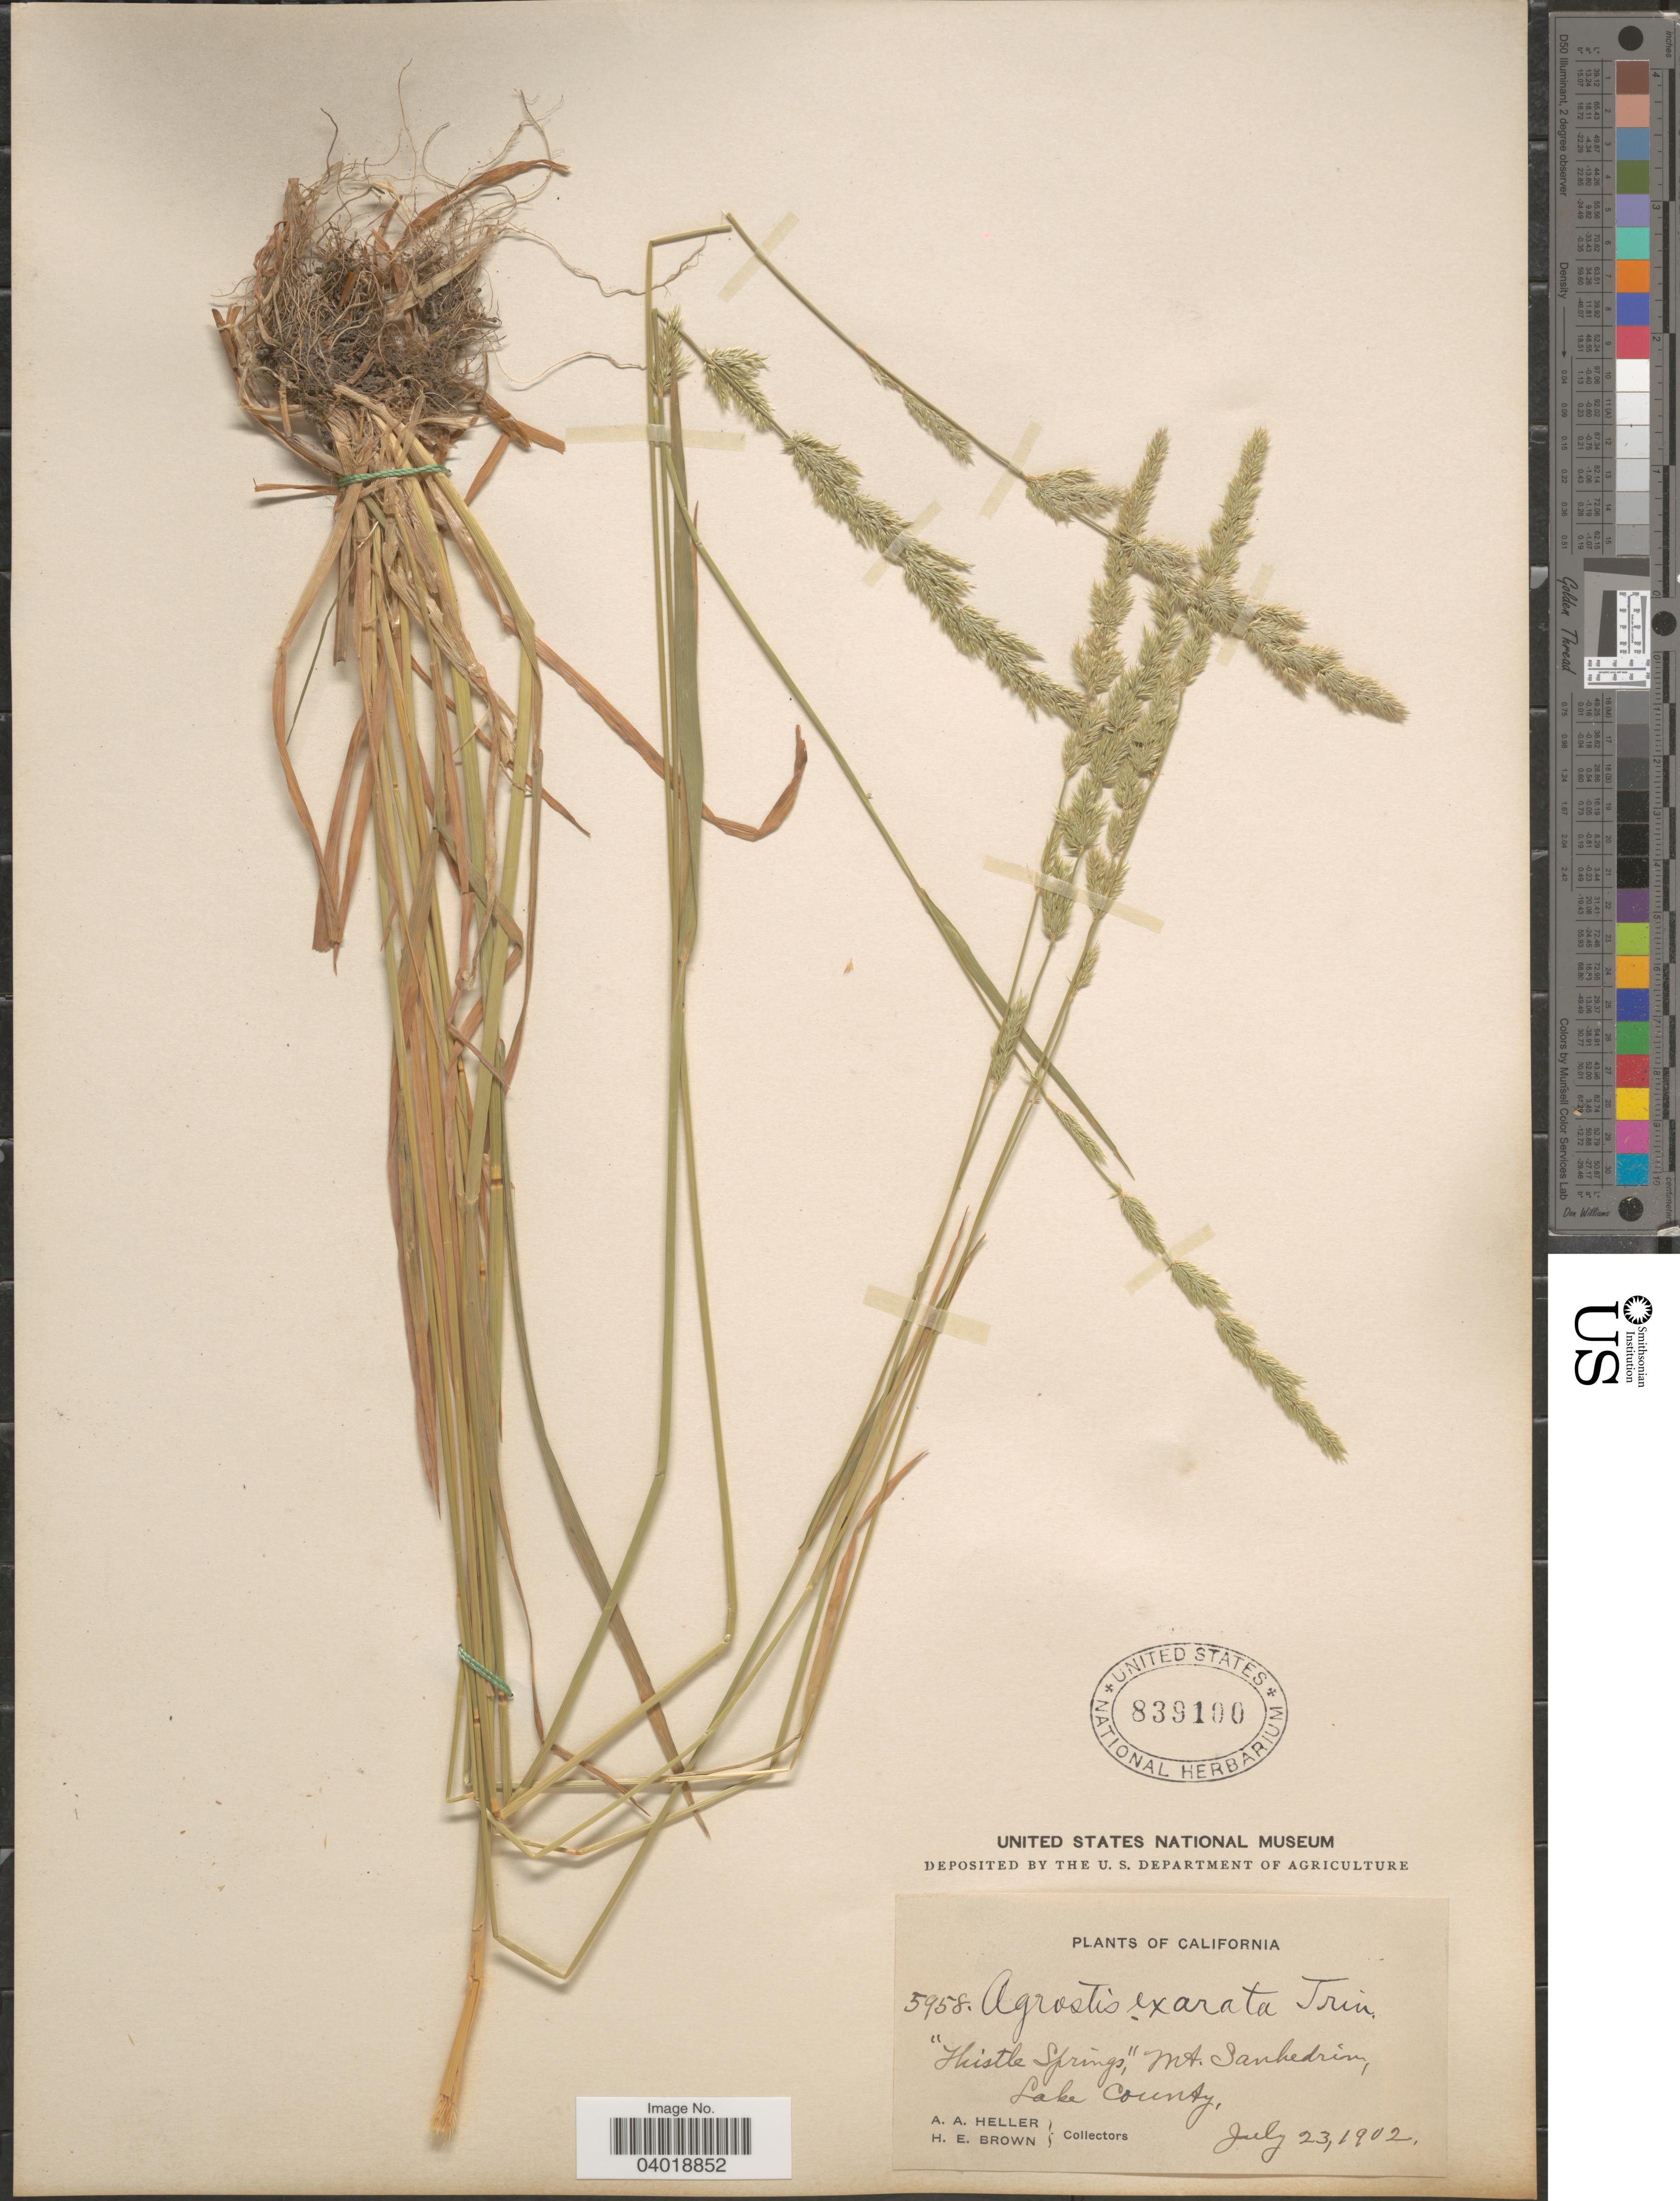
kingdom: Plantae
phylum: Tracheophyta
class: Liliopsida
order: Poales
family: Poaceae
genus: Agrostis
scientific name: Agrostis exarata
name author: Trin.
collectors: A. A. Heller & H. E. Brown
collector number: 5958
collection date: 1902-07-23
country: United States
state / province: California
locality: Thistle Springs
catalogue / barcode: US 839100